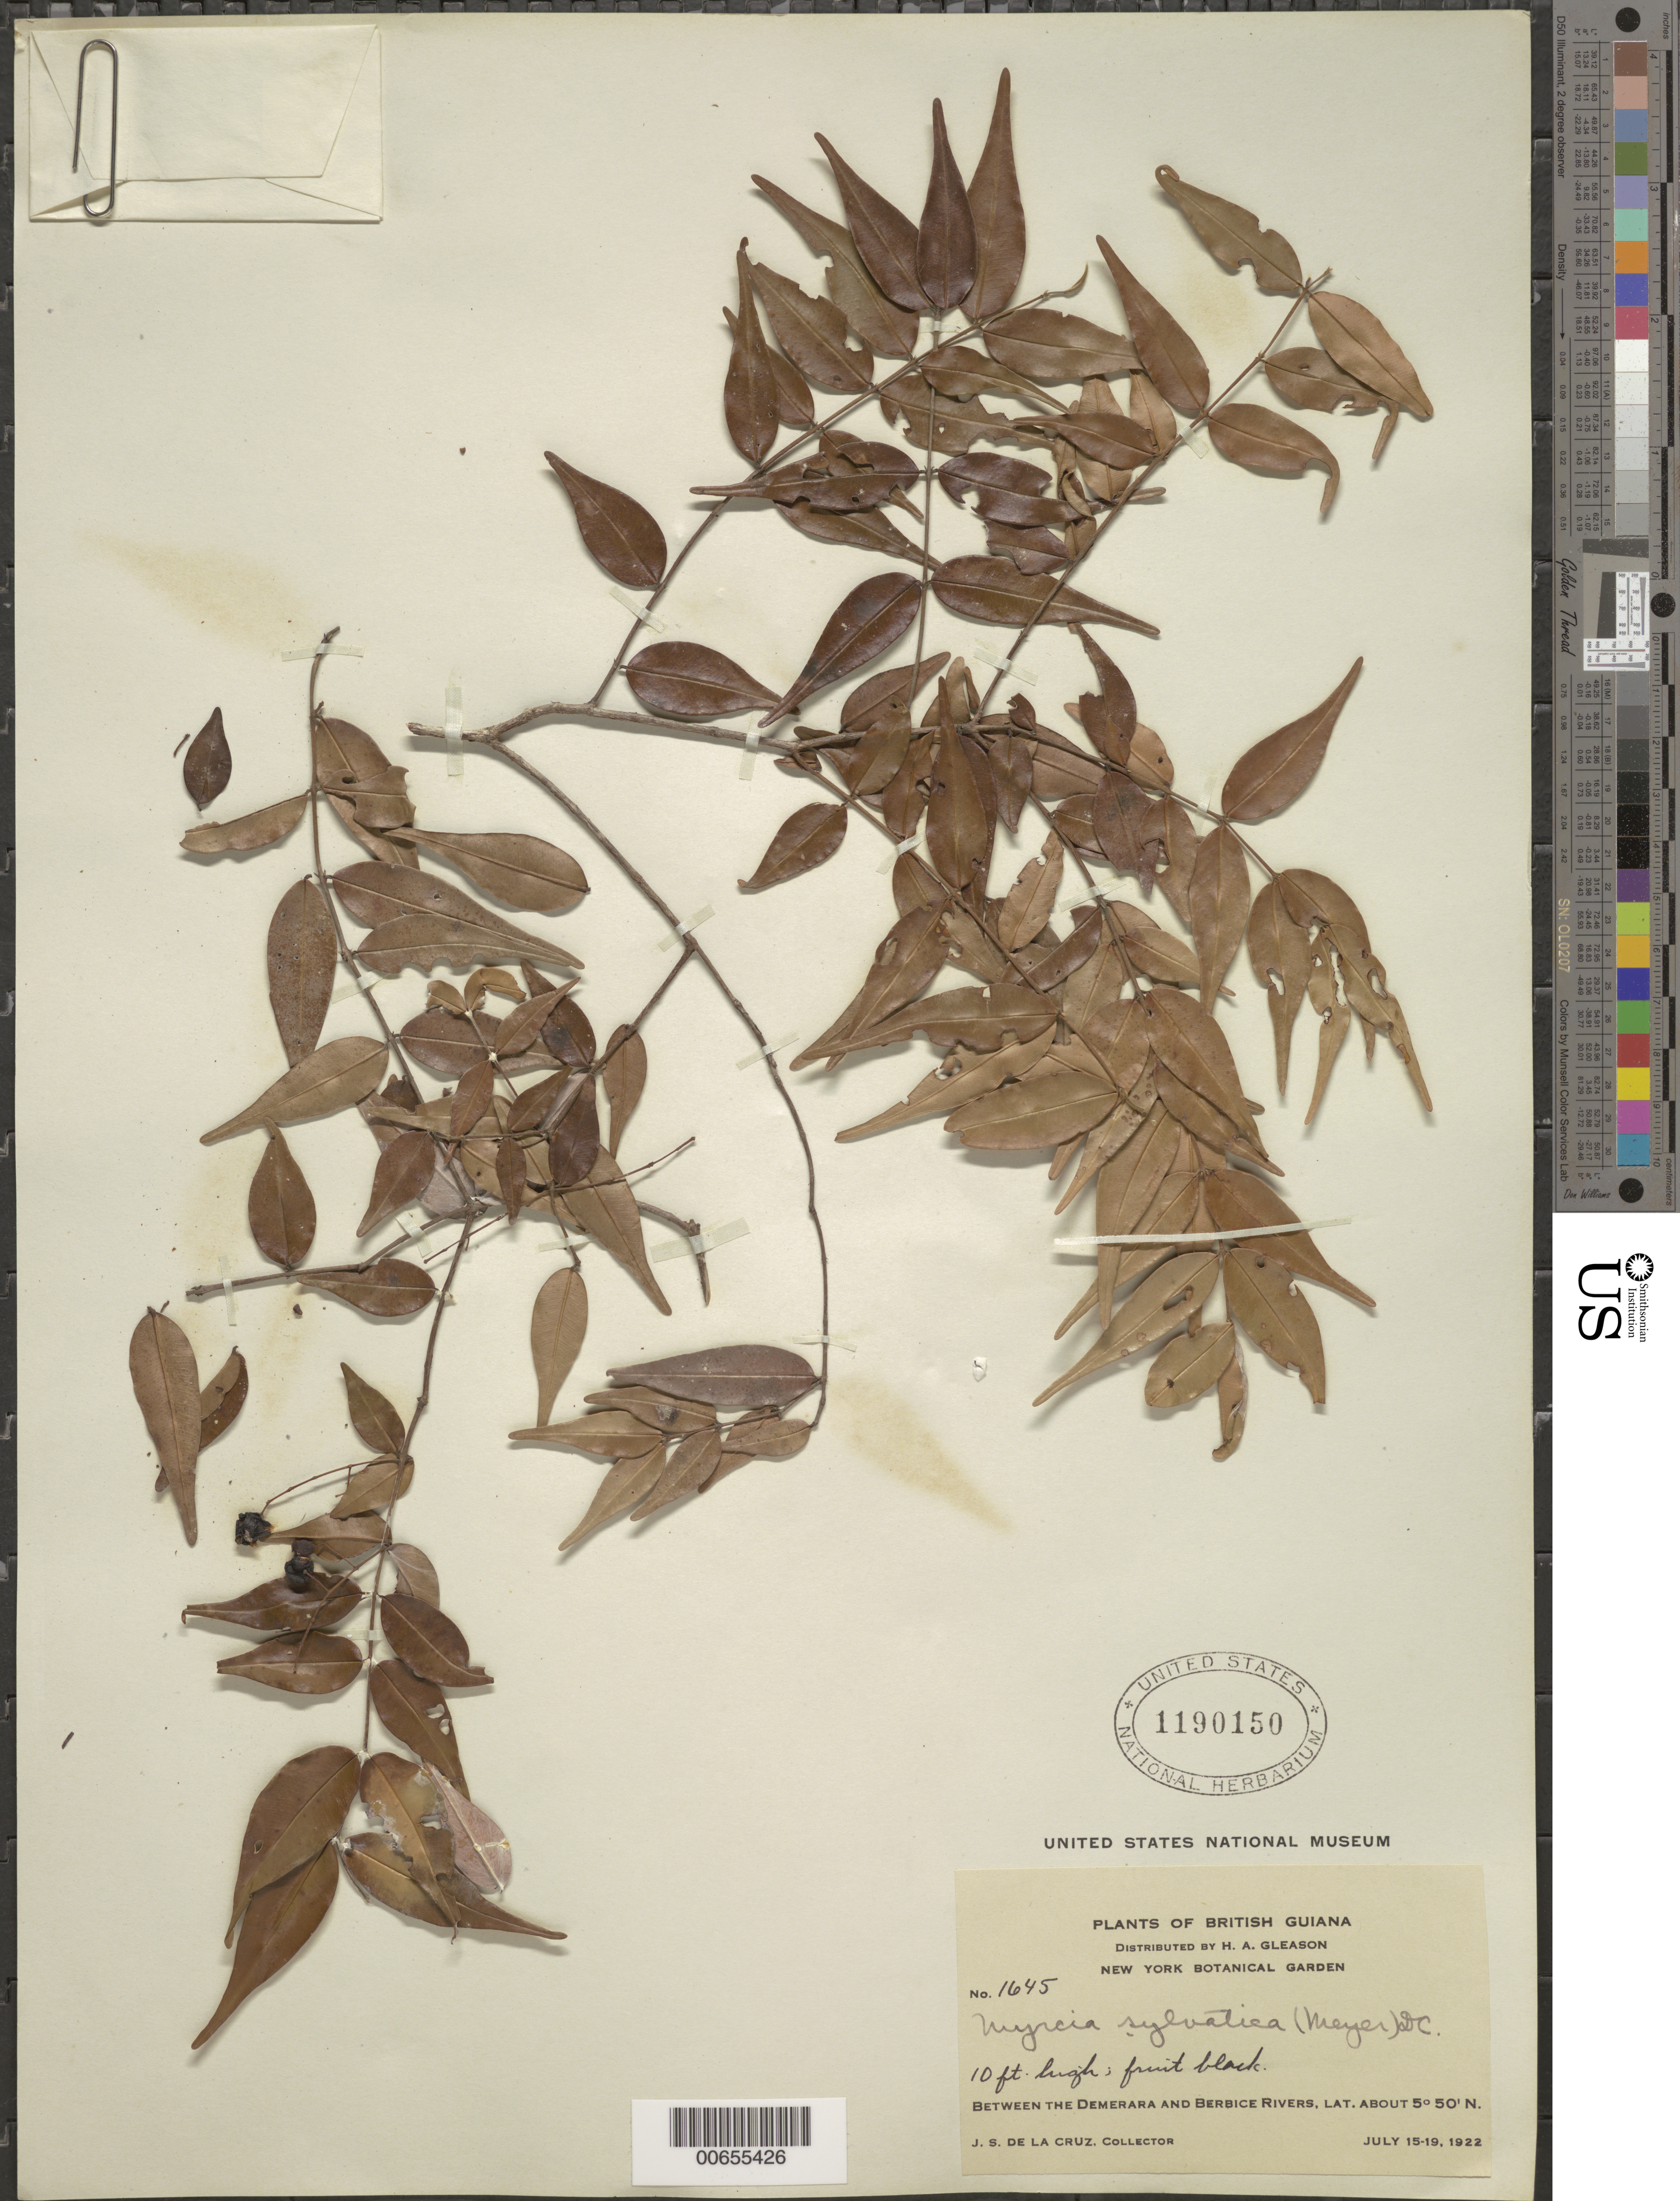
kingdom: Plantae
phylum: Tracheophyta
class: Magnoliopsida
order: Myrtales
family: Myrtaceae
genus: Myrcia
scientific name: Myrcia sylvatica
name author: (G. Mey.) DC.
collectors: J. S. de la Cruz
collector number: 1645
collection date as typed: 15-Jul-22 to 19-Jul-22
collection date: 1922-07-15/1922-07-19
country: Guyana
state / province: U. Demerara-Berbice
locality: Demerara River to the Berbice River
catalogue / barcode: US 1190150